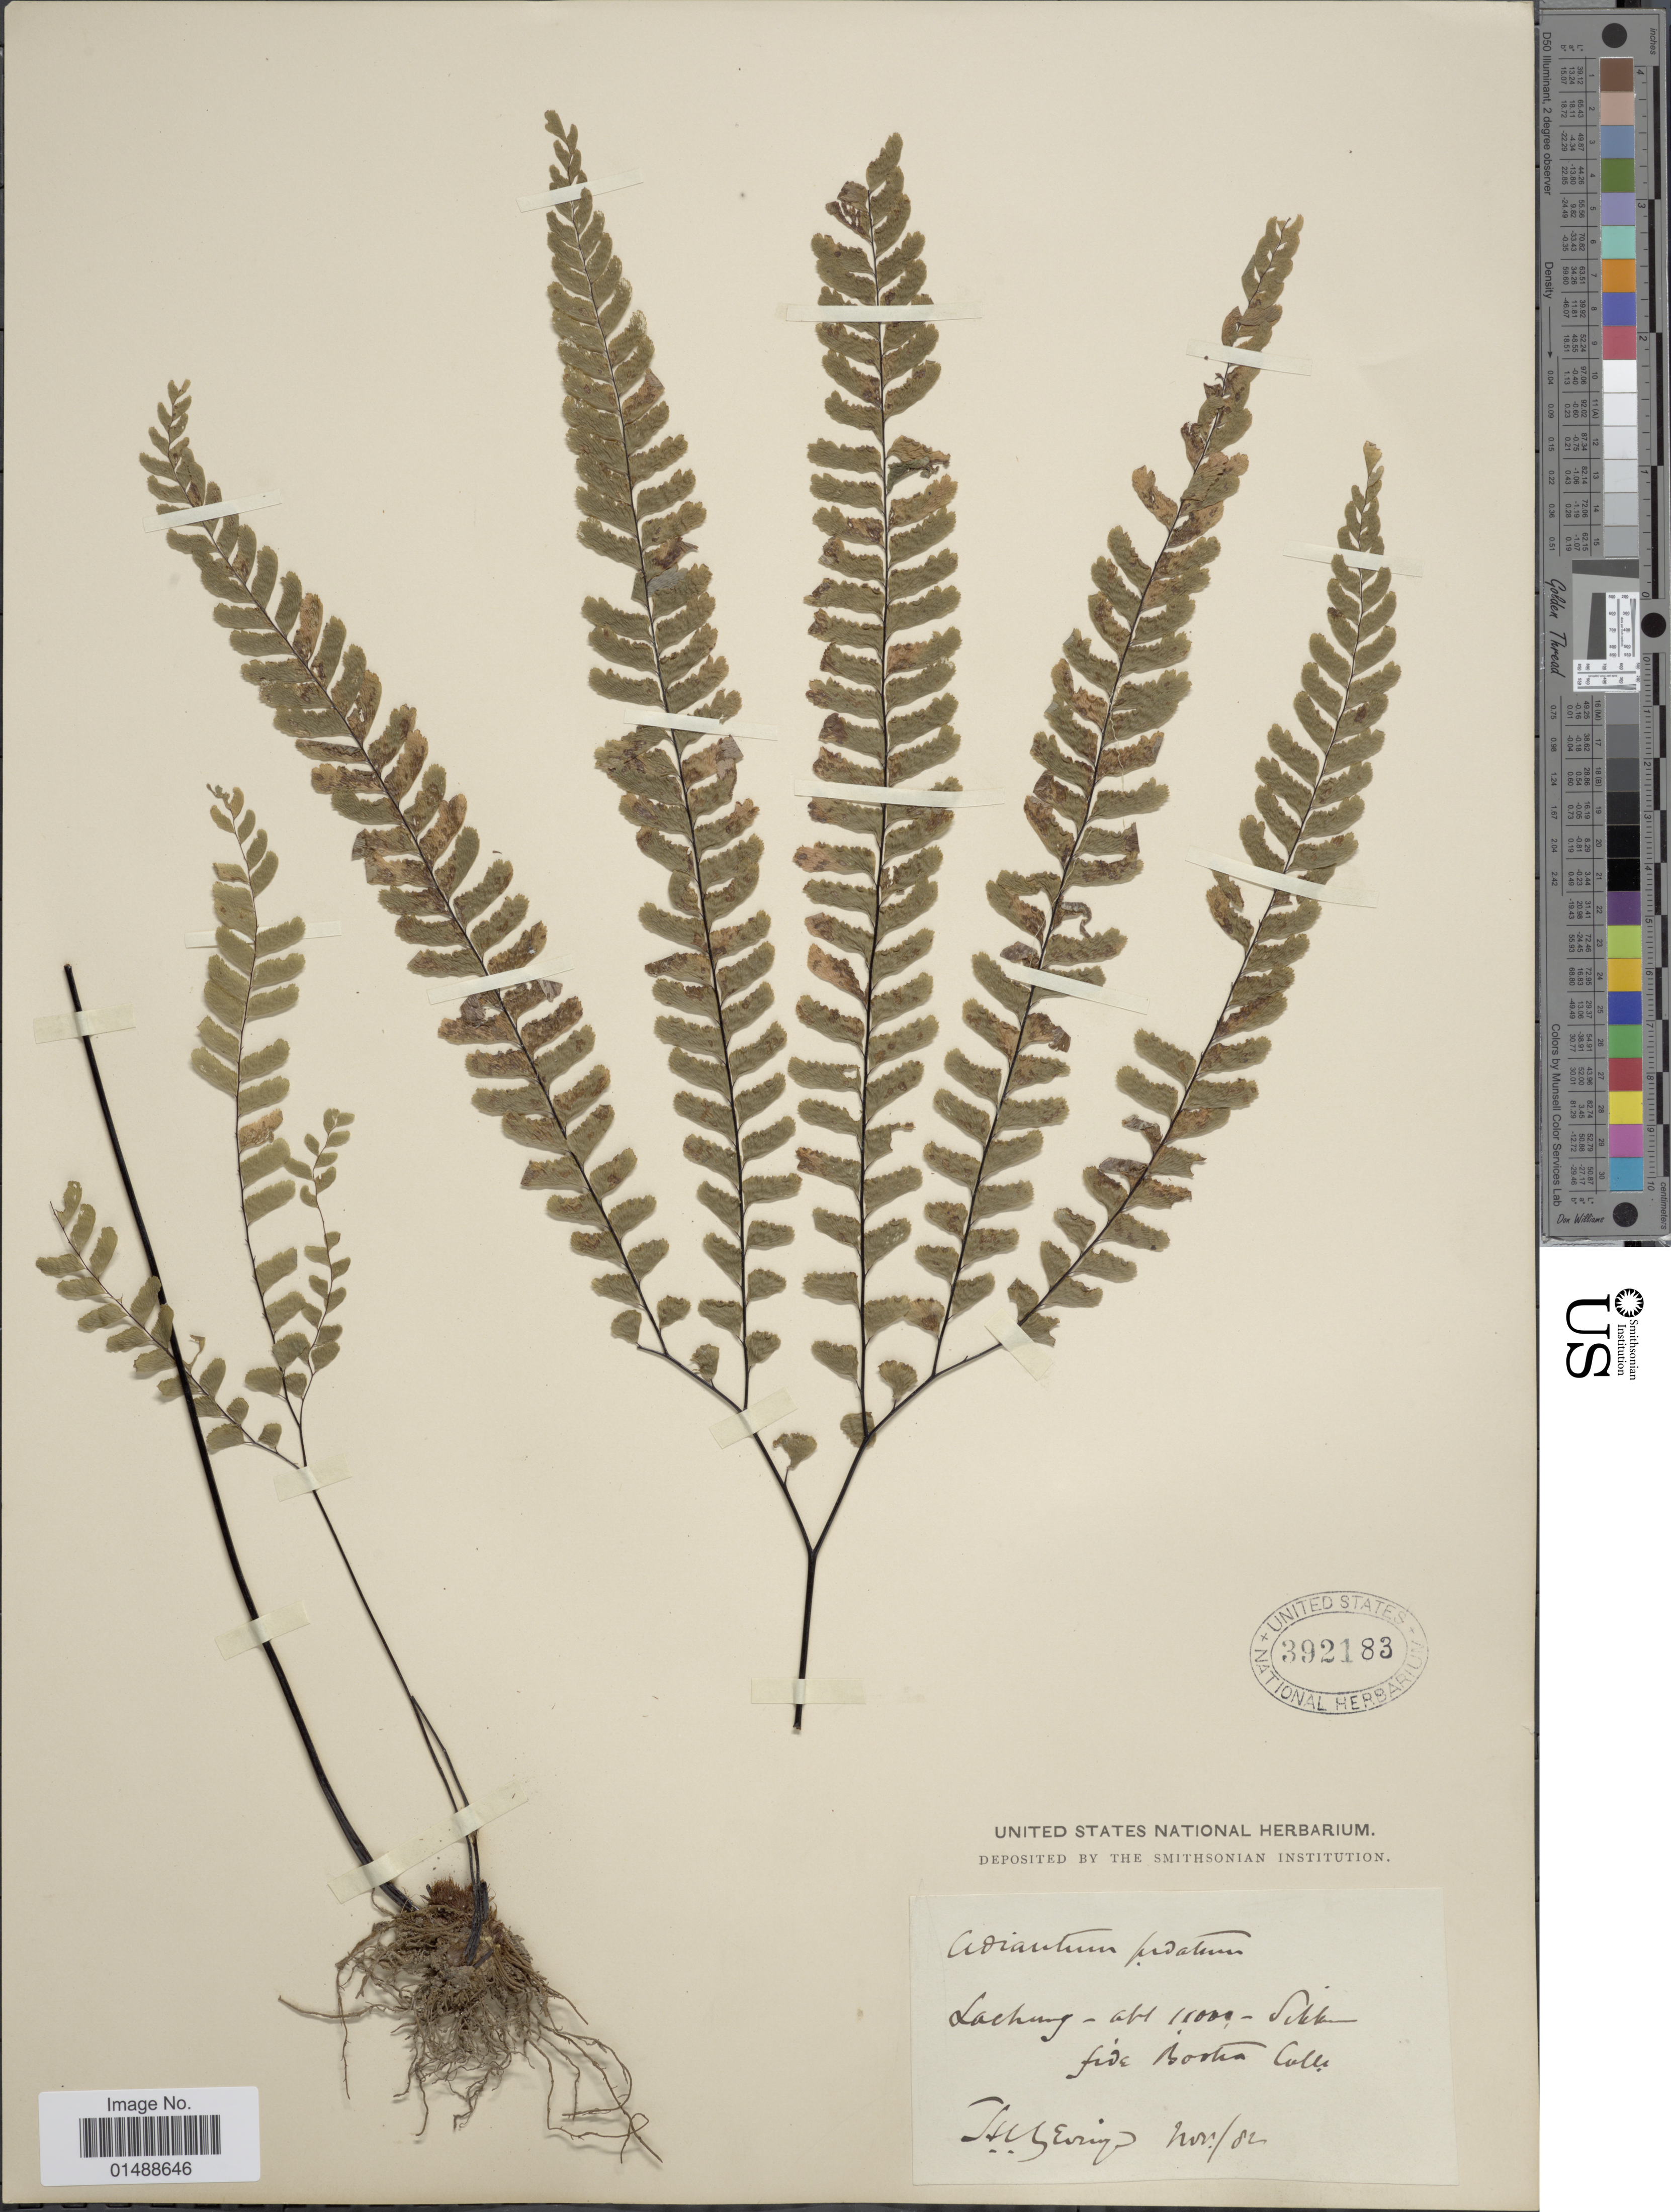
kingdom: Plantae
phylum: Tracheophyta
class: Polypodiopsida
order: Polypodiales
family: Pteridaceae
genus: Adiantum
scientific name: Adiantum pedatum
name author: L.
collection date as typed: Transcribed d/m/y: /11/82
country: India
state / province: Sikkim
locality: Lachang.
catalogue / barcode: US 392183